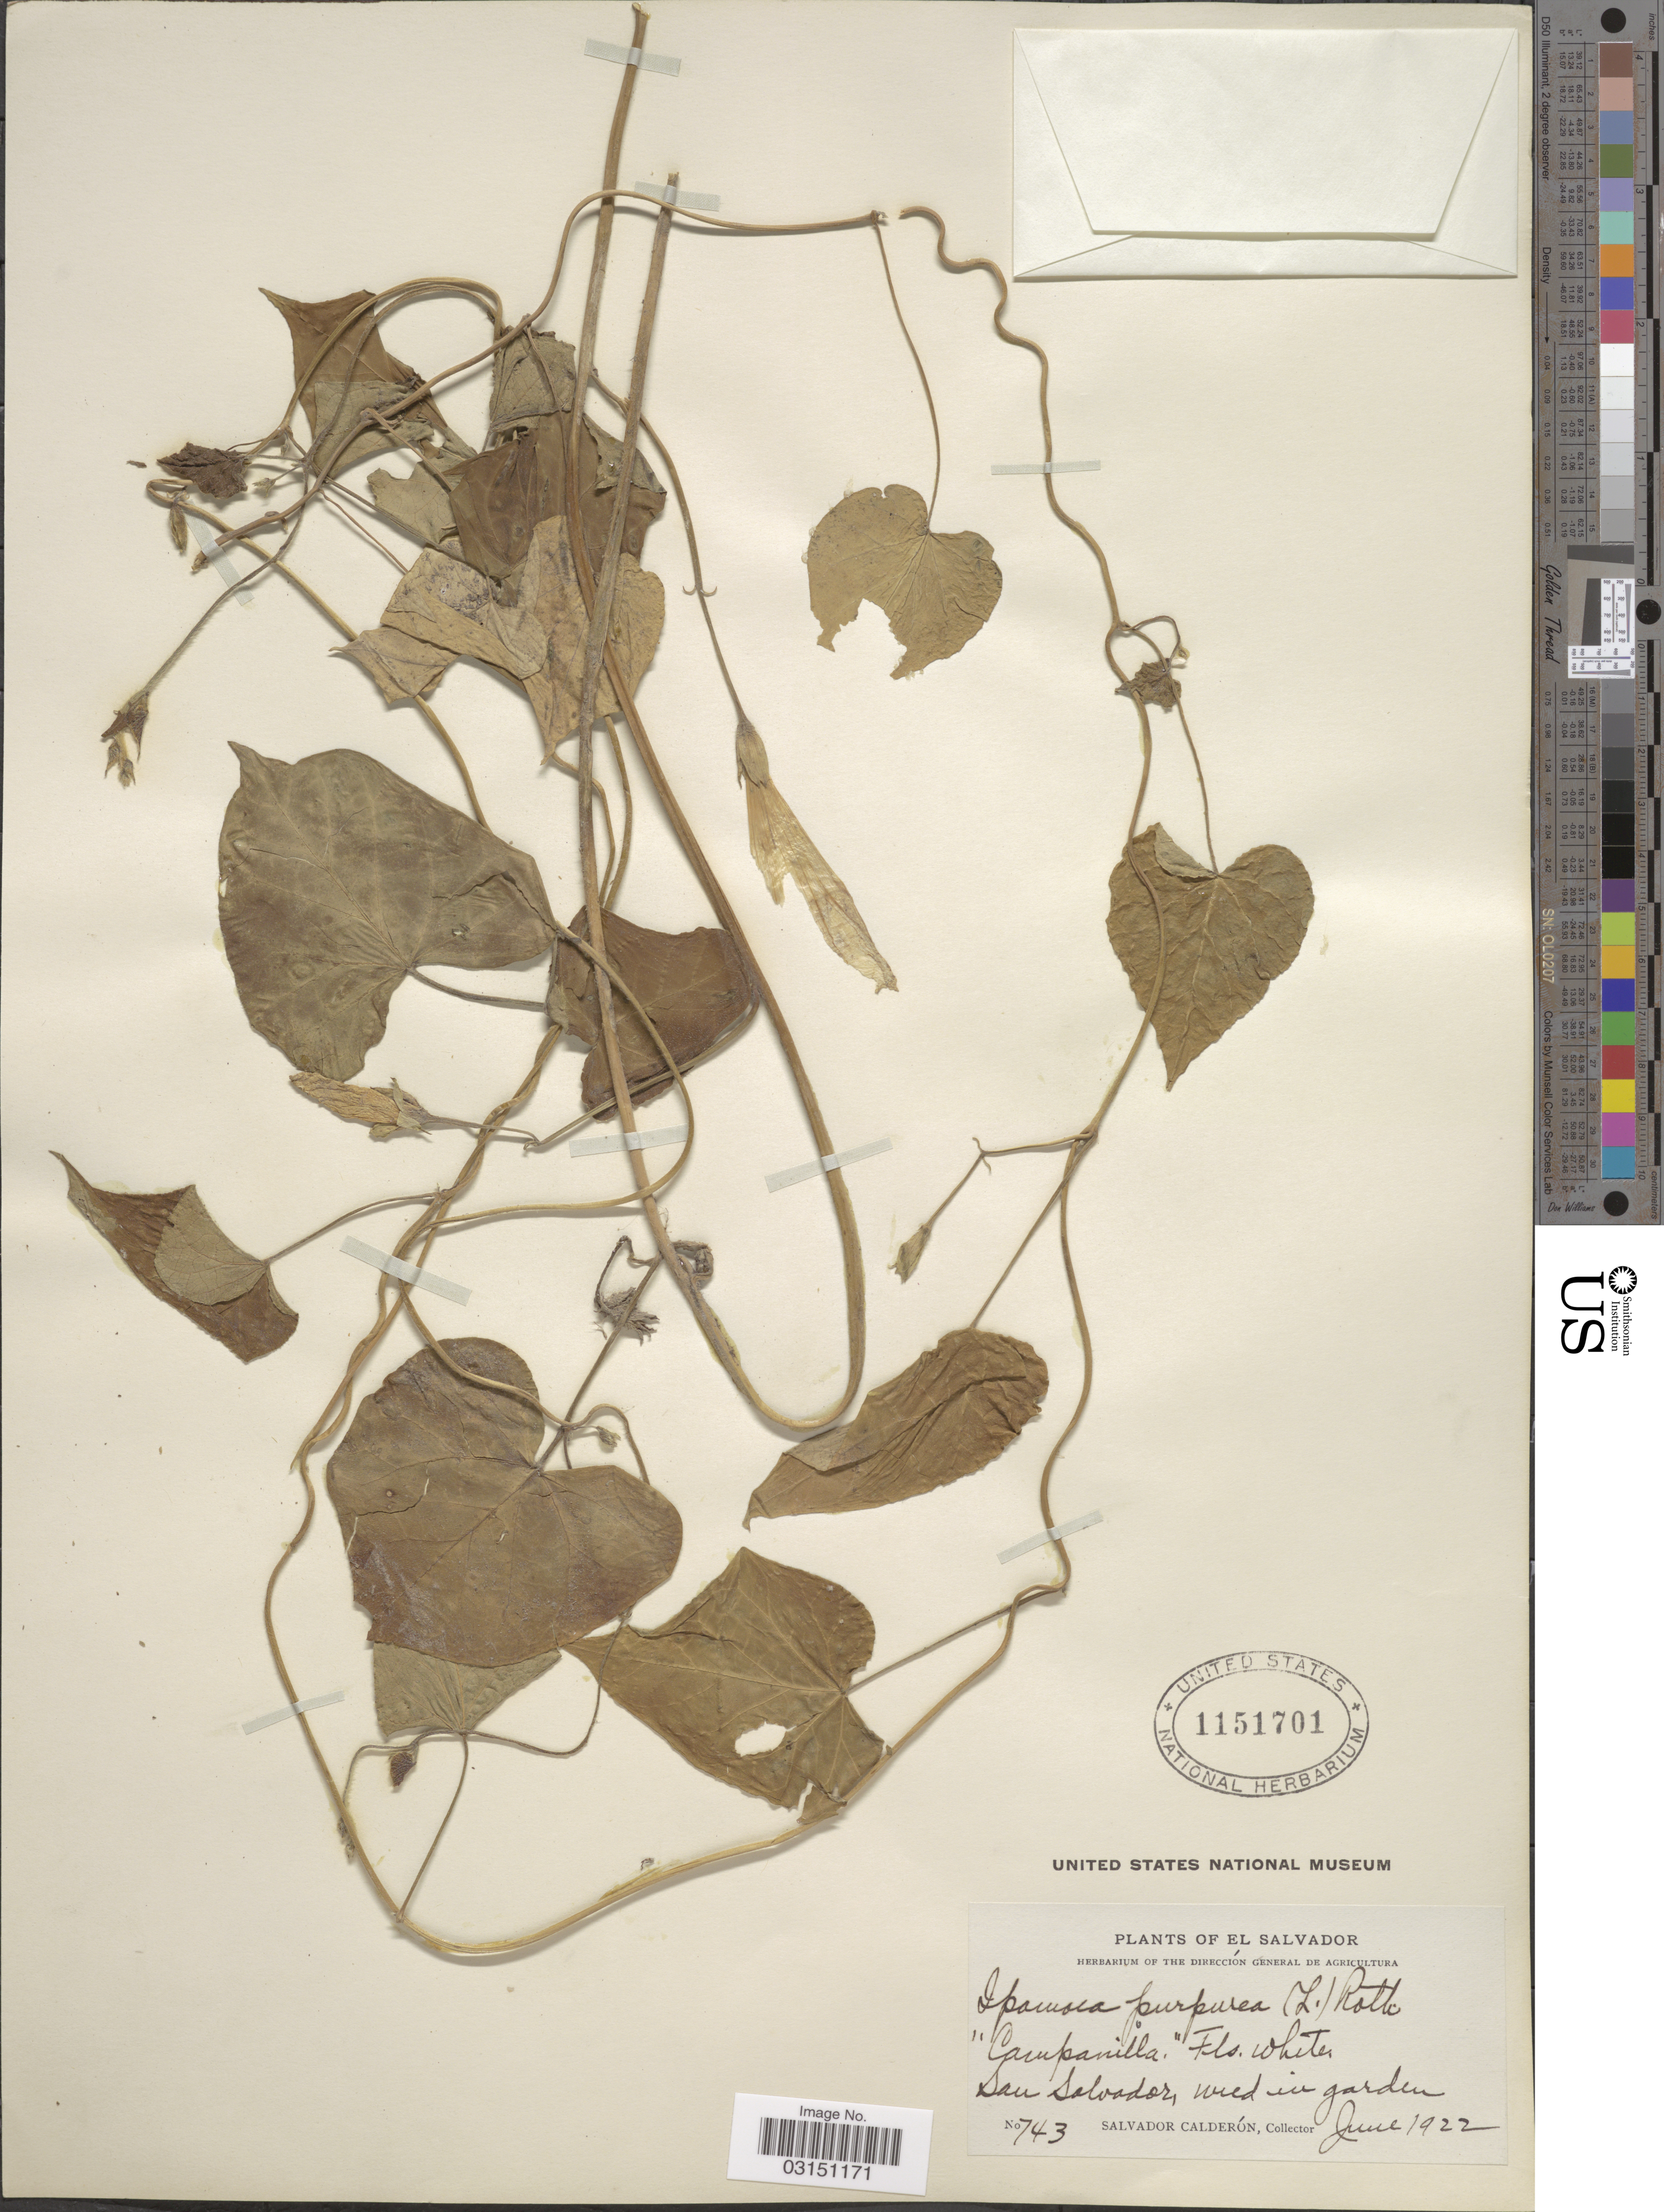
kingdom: Plantae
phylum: Tracheophyta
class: Magnoliopsida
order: Solanales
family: Convolvulaceae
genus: Ipomoea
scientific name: Ipomoea purpurea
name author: (L.) Roth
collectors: S. Calderón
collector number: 743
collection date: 1922-06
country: El Salvador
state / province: San Salvador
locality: San Salvador, weed in garden.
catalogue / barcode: US 1151701